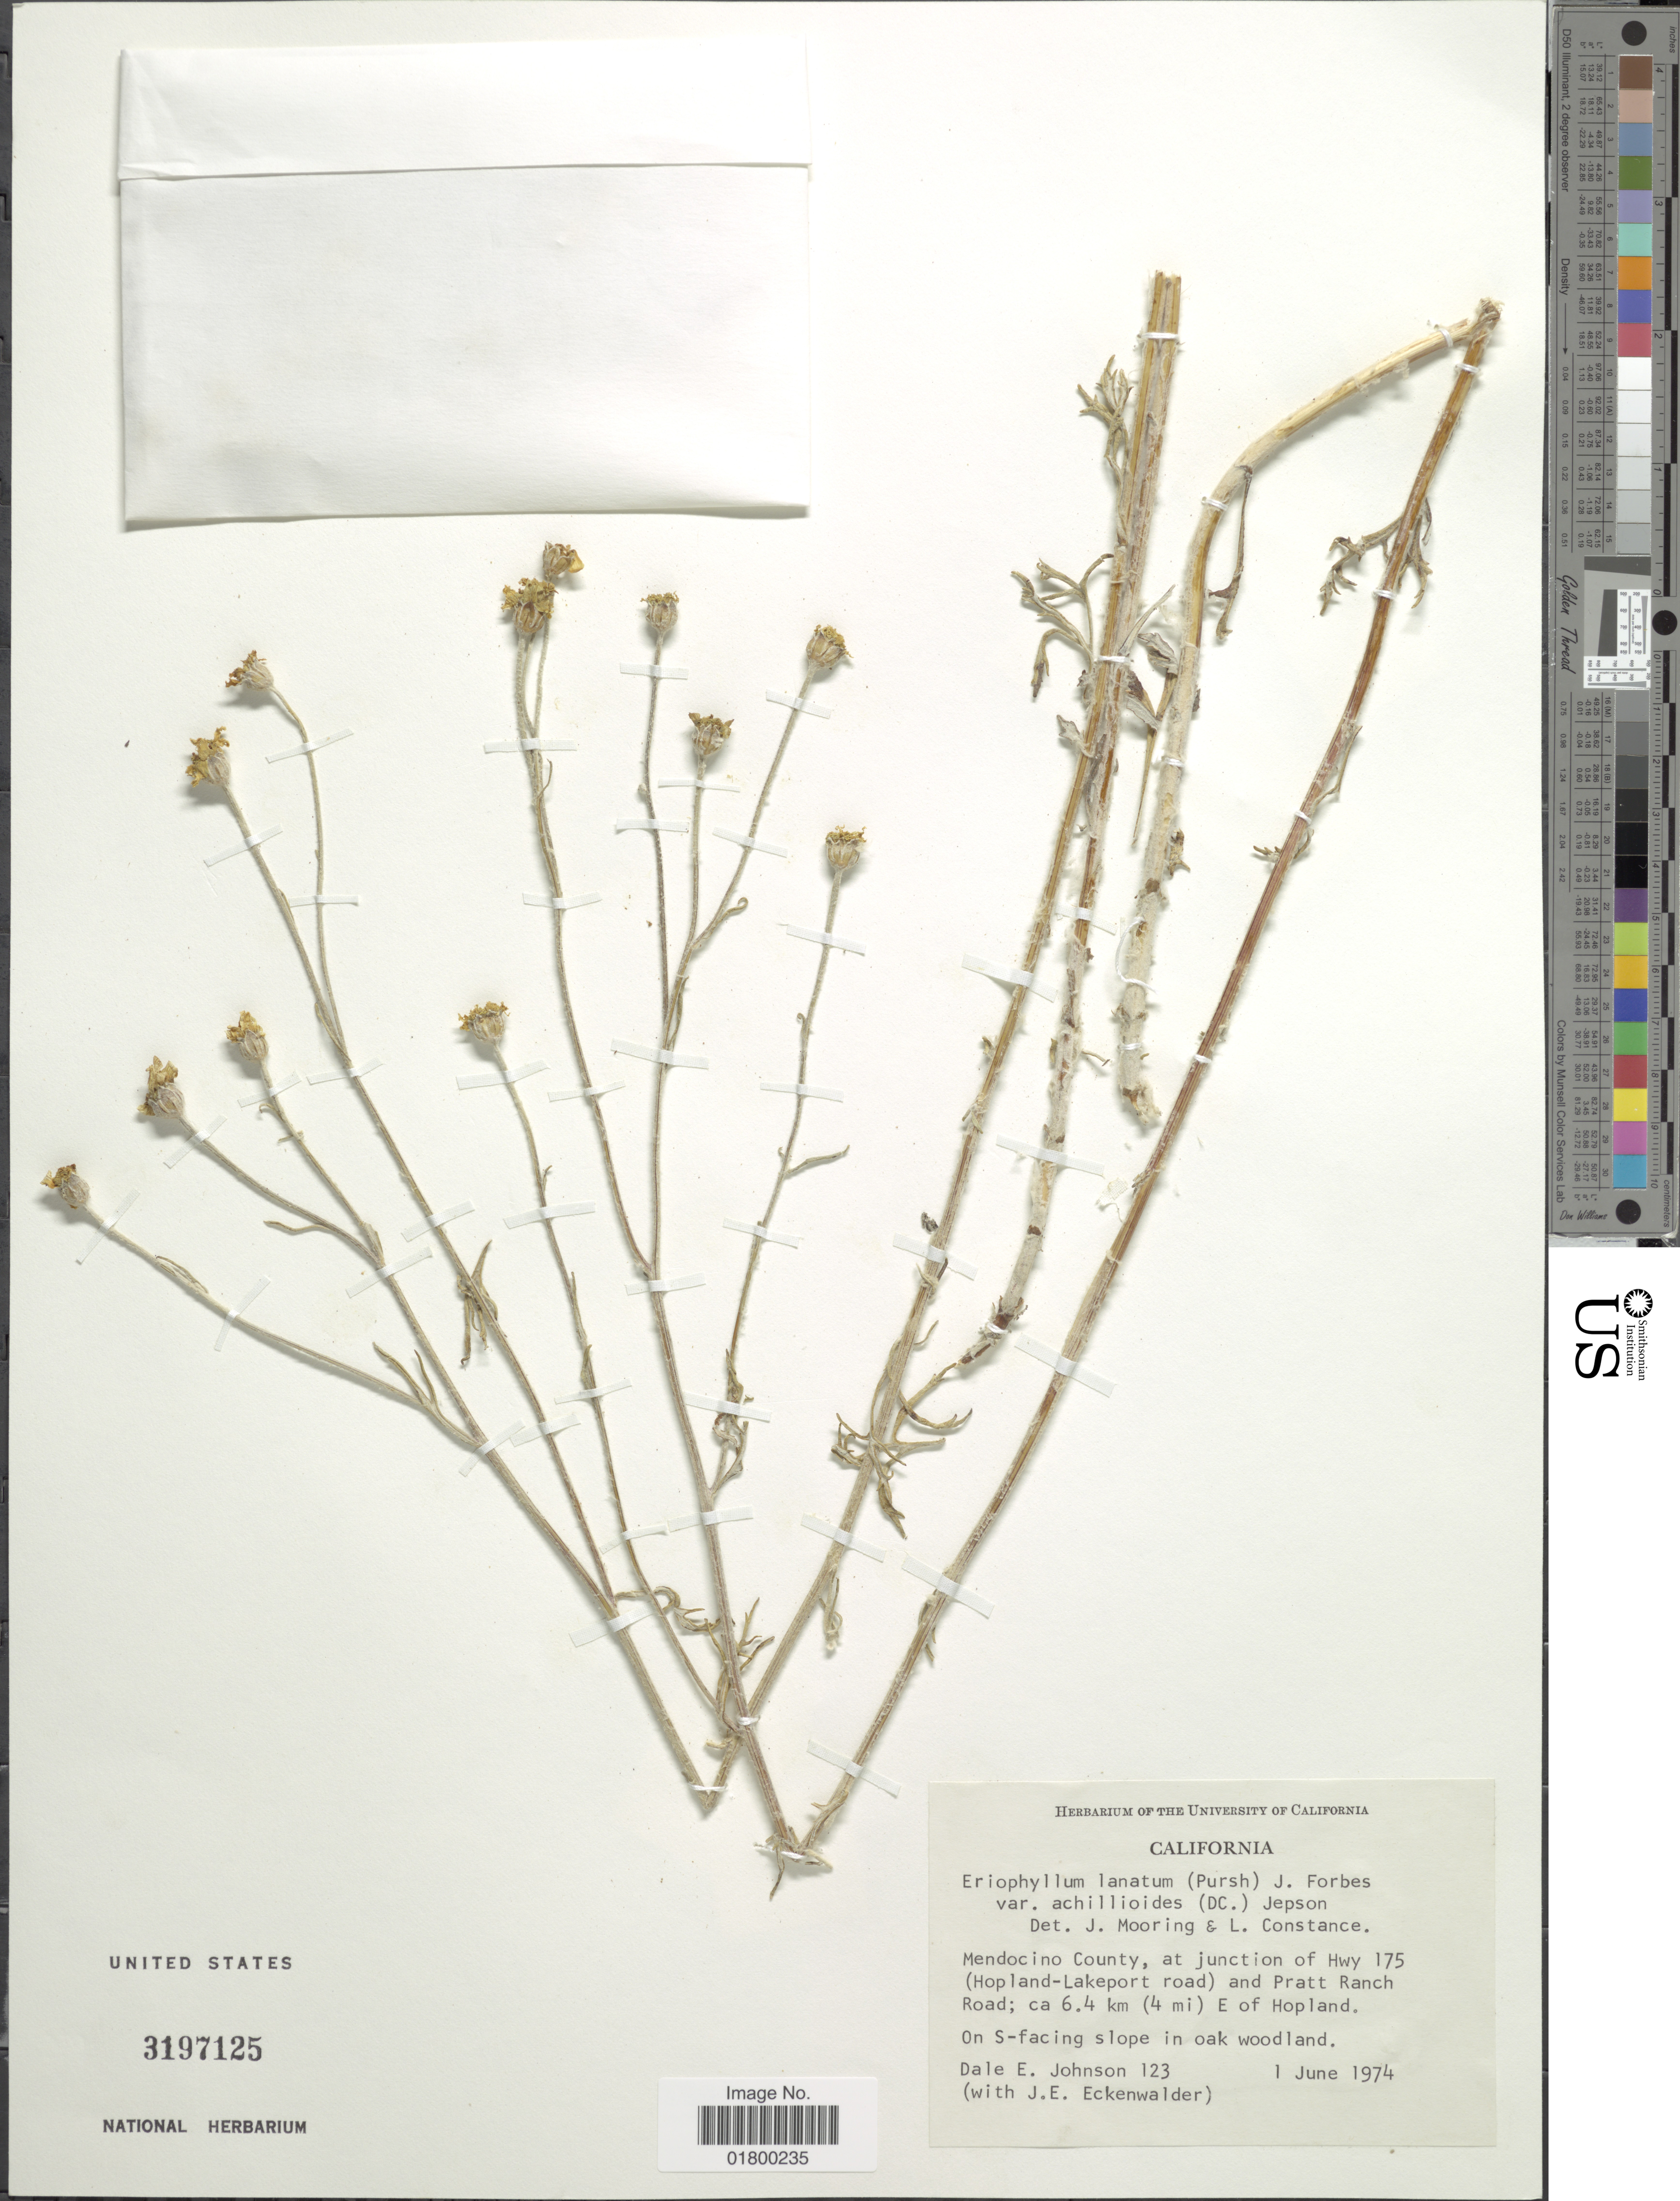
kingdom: Plantae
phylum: Tracheophyta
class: Magnoliopsida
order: Asterales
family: Asteraceae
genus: Eriophyllum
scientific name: Eriophyllum lanatum var. achillioides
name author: (DC.) Jeps.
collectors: D. E. Johnson & J. Eckenwalder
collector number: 123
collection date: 1974-06-01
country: United States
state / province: California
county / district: Mendocino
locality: Mendocino County, at junction of Hwy 175 (Hopland-Lakeport road) and Pratt Ranch Road, 6.4 km (4 mi) E of Hopland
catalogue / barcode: US 3197125